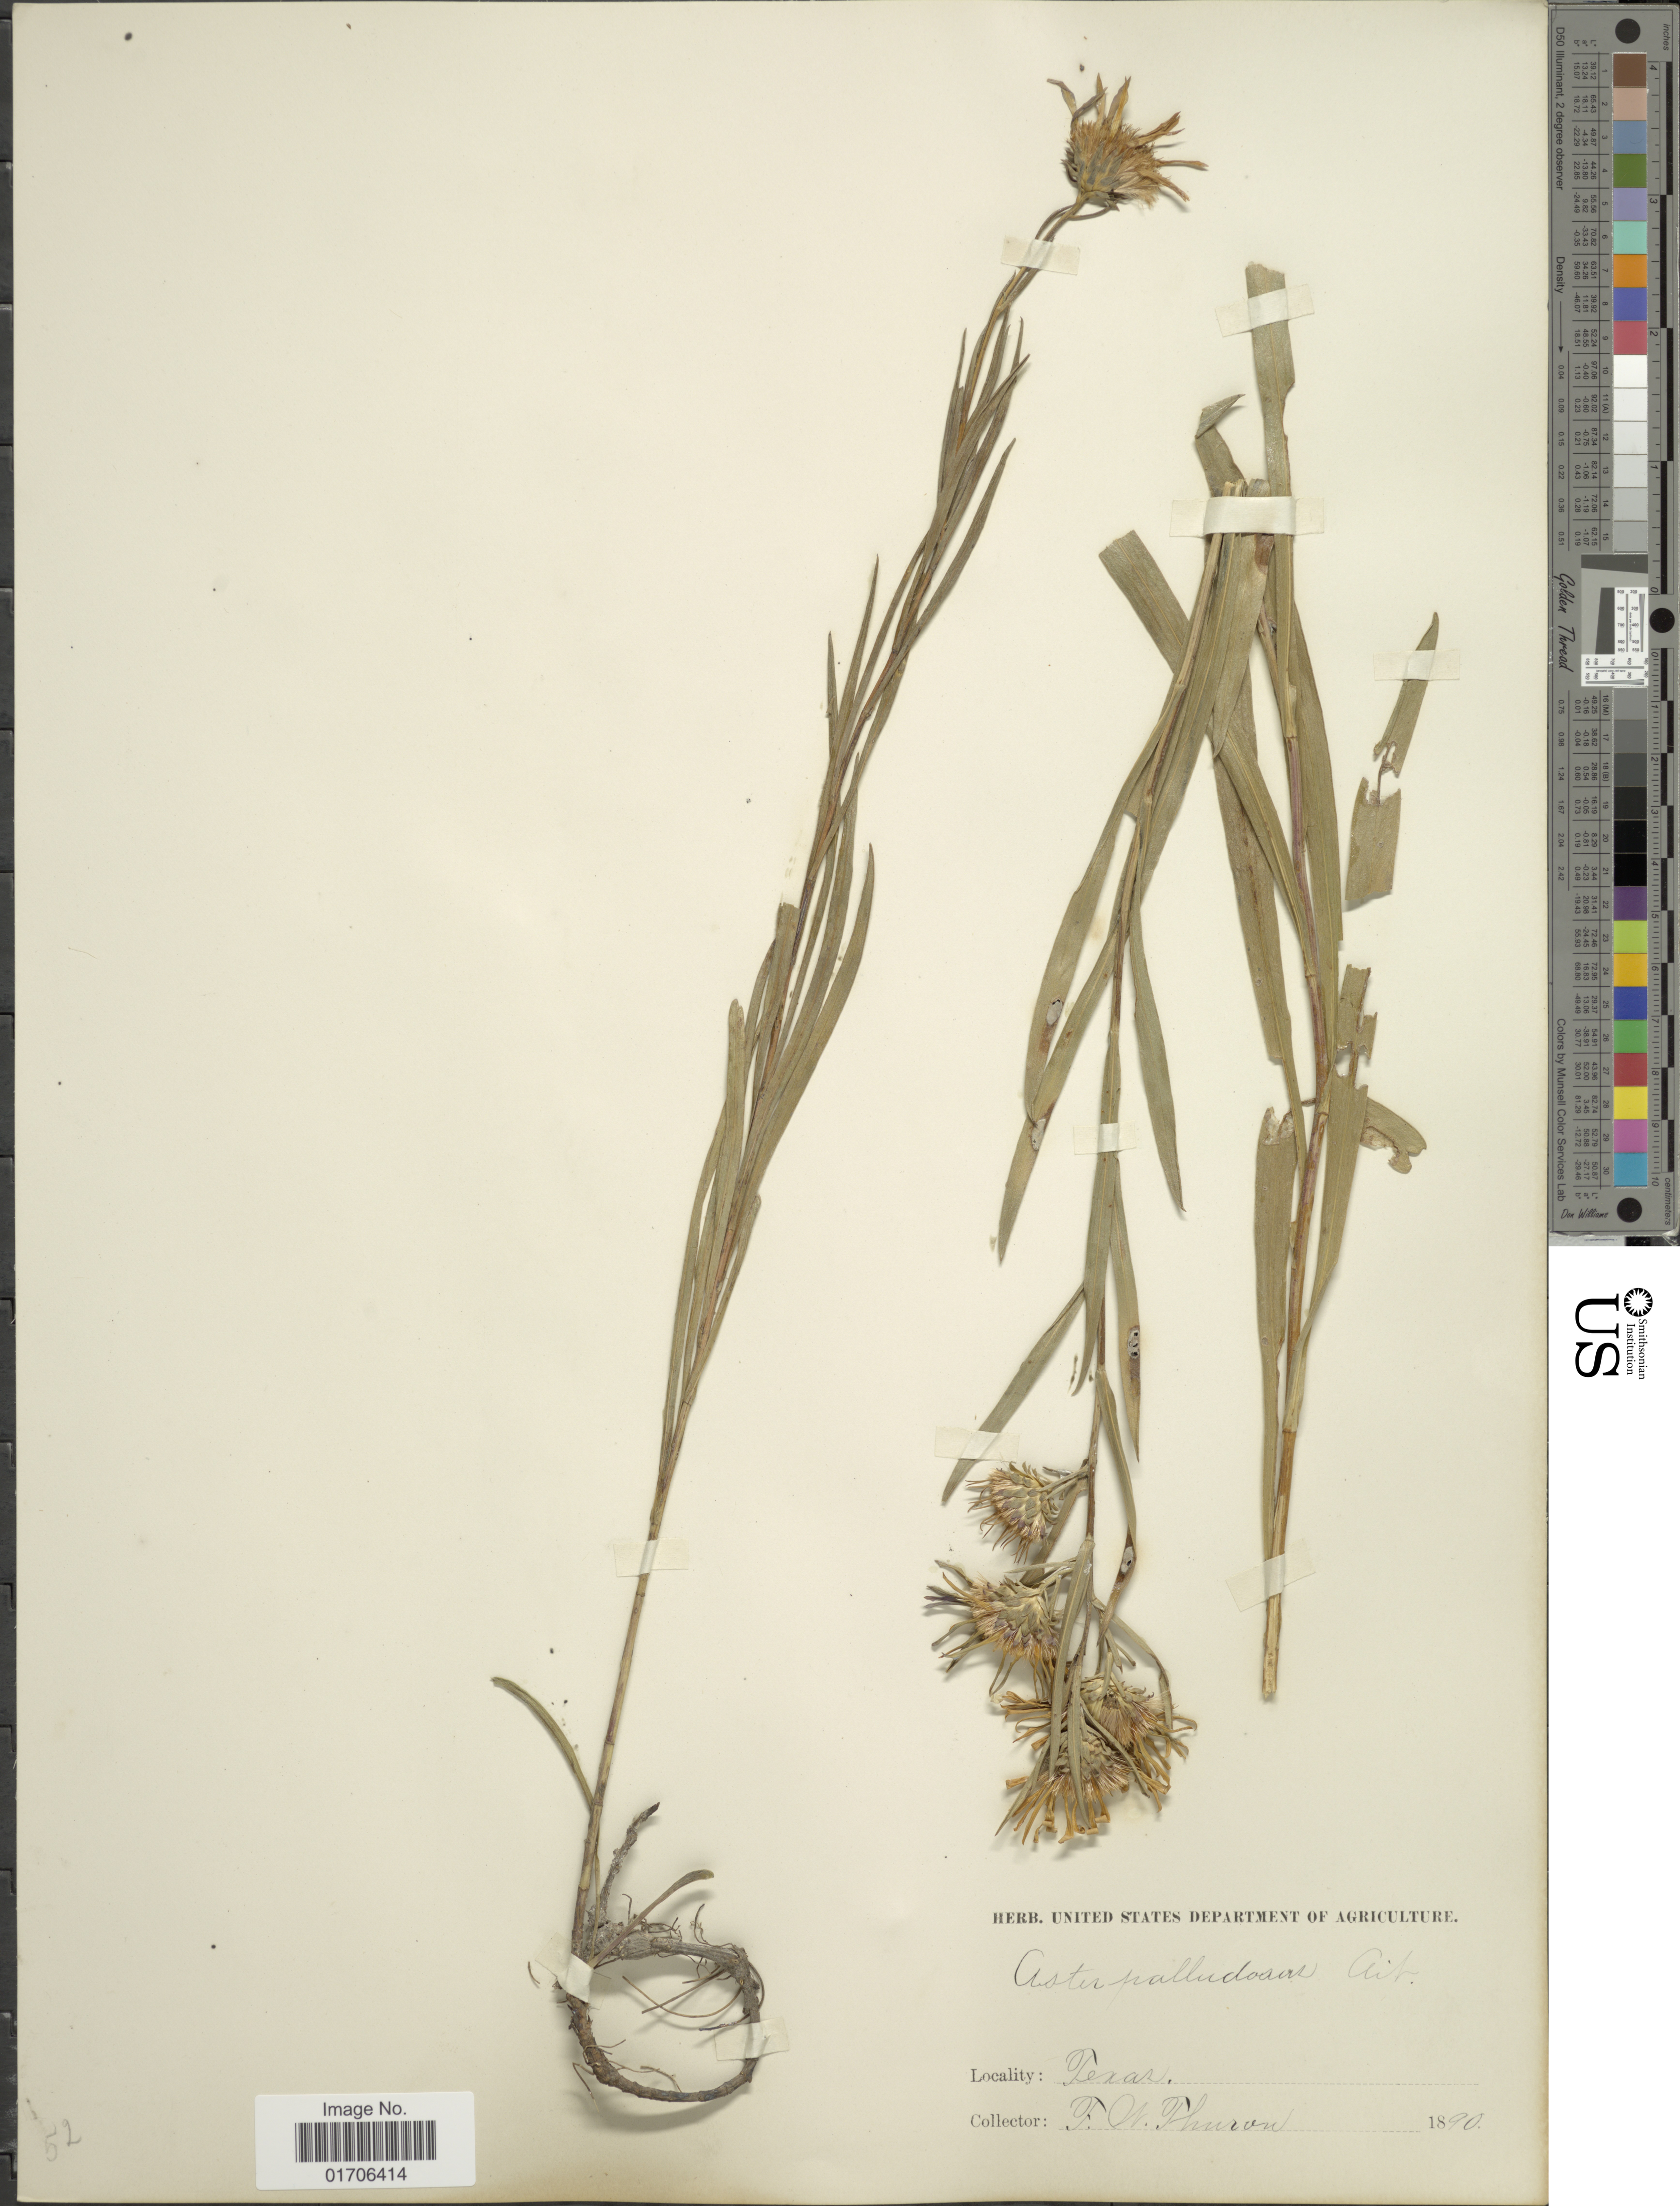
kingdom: Plantae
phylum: Tracheophyta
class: Magnoliopsida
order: Asterales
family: Asteraceae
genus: Eurybia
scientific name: Eurybia hemispherica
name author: G.L. Nesom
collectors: F. W. Thurow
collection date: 1890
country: United States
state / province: Texas